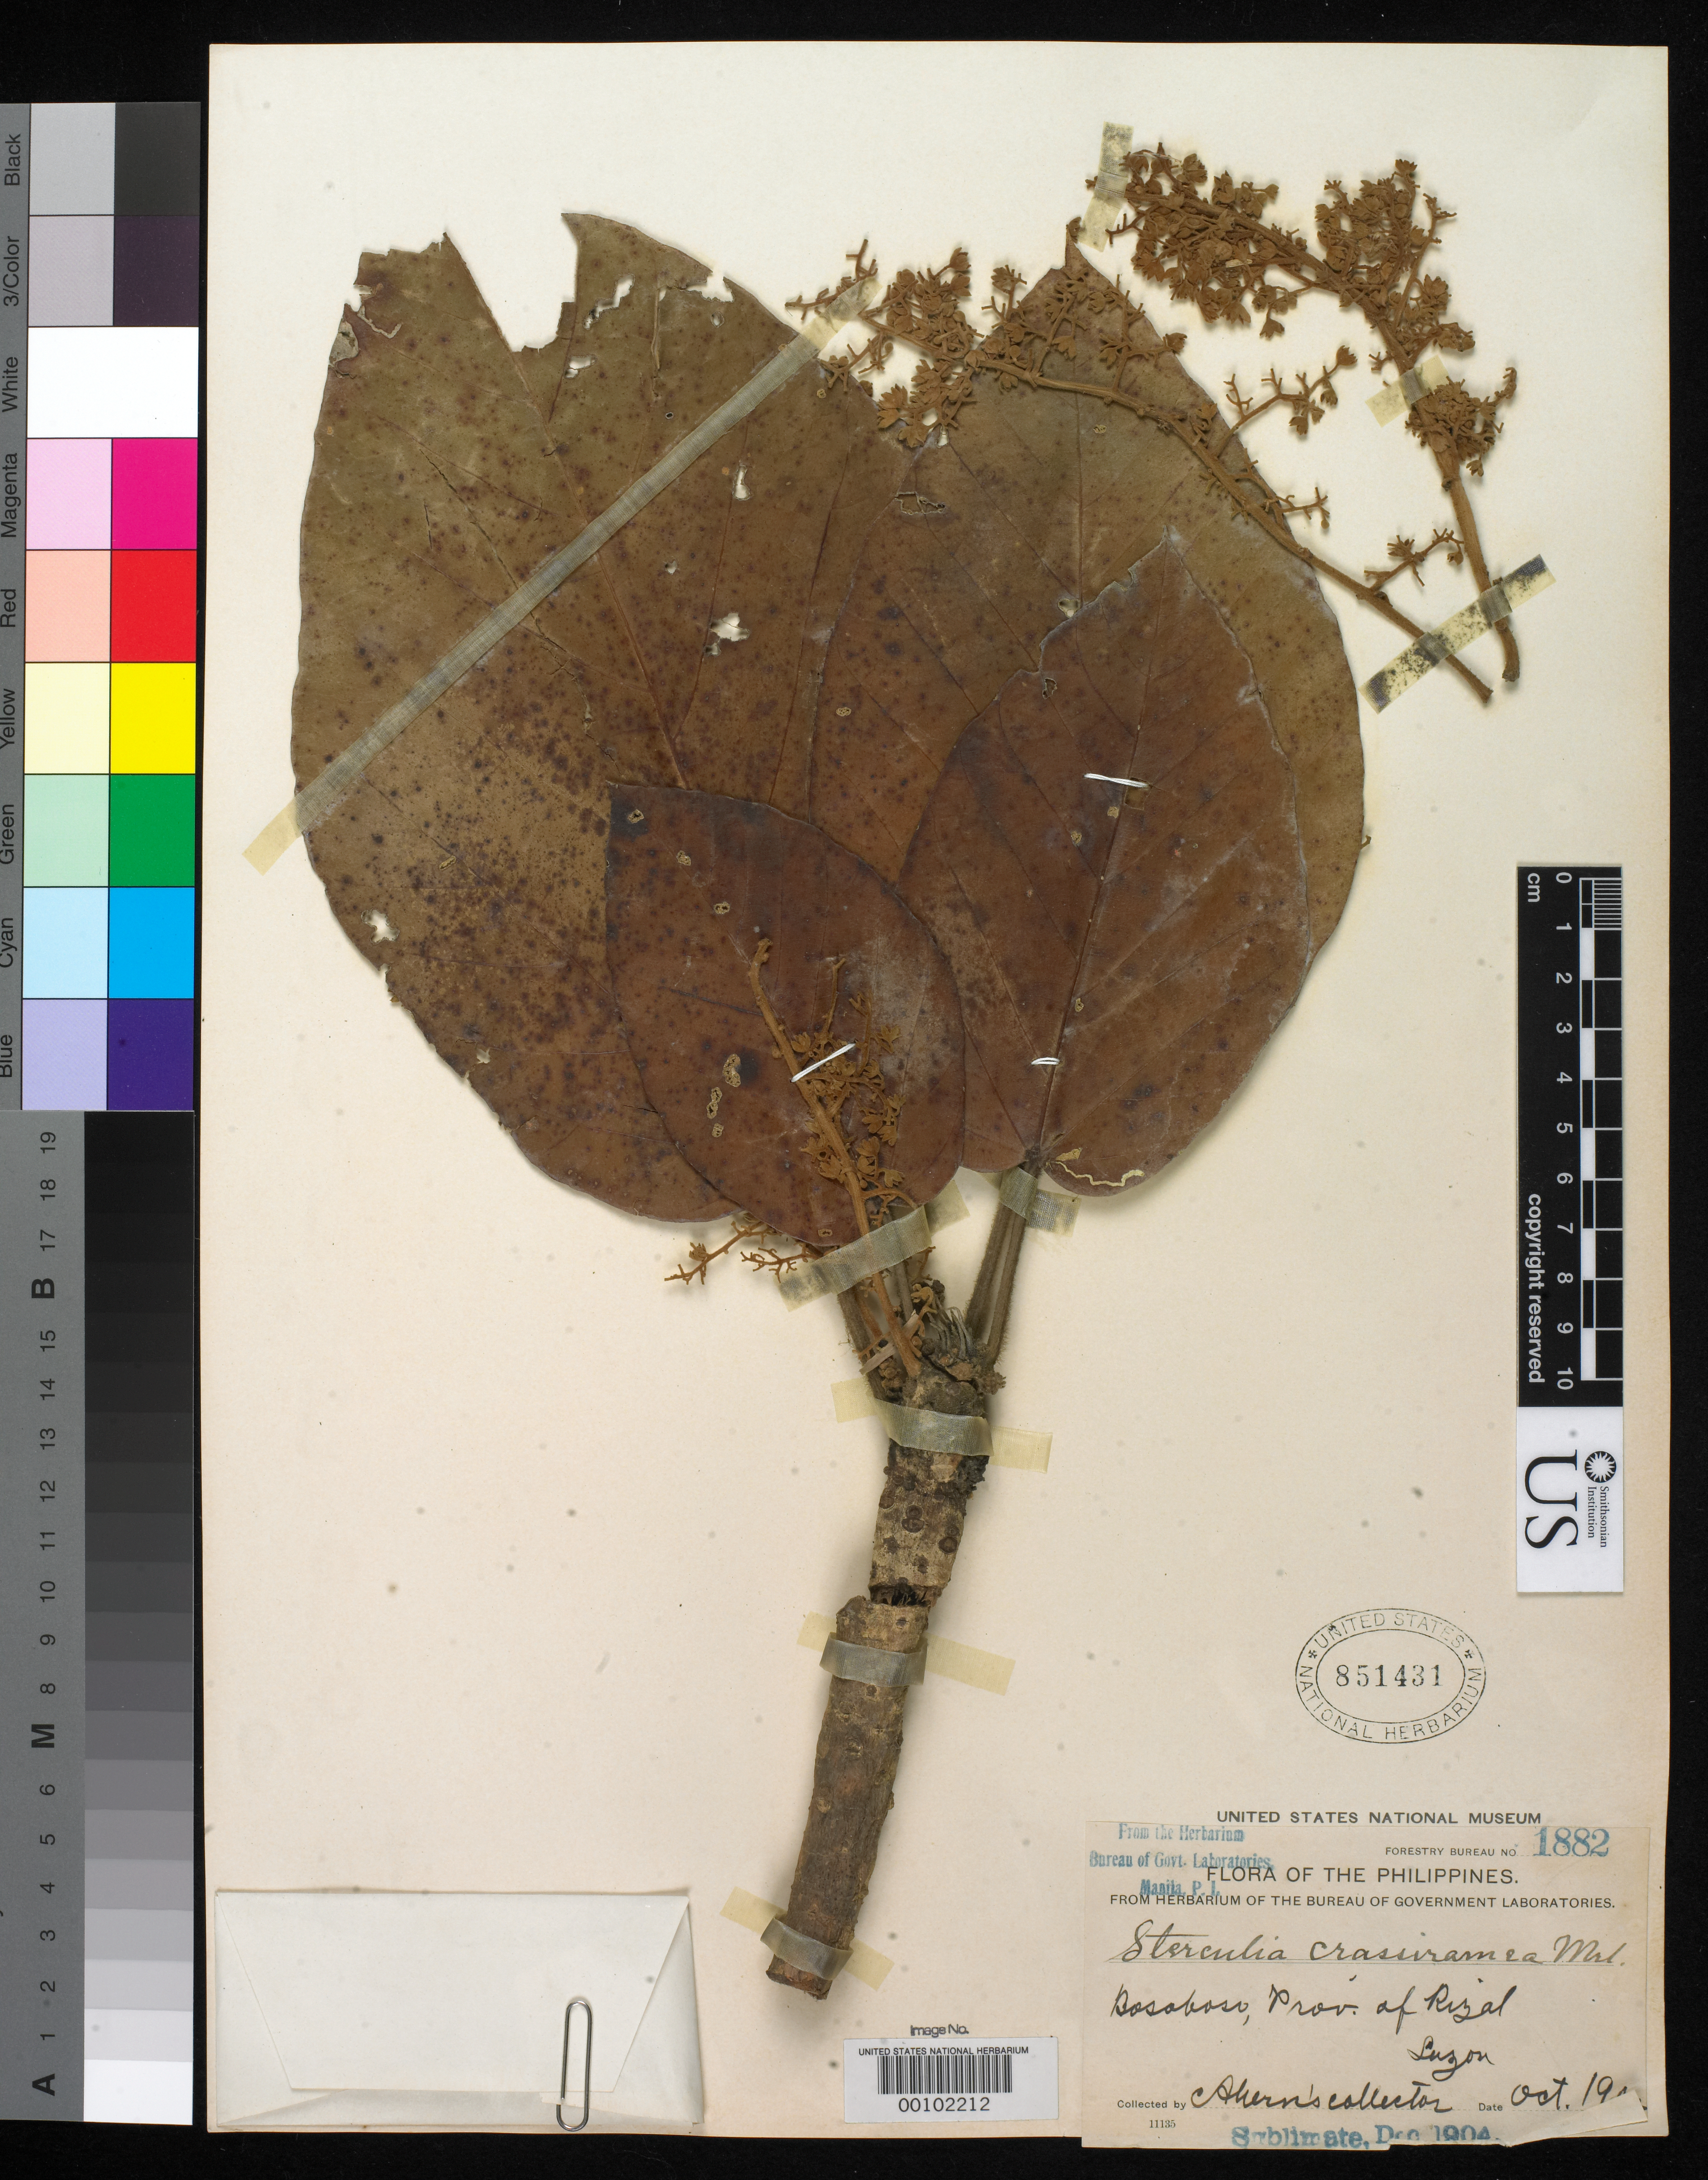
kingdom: Plantae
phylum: Tracheophyta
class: Magnoliopsida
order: Malvales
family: Malvaceae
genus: Sterculia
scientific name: Sterculia crassiramea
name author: Merr.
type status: Isotype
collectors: Bur. Sci.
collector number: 1882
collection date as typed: Oct 1904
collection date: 1904-10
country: Philippines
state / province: Calabarzon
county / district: Rizal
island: Luzon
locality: Bosoboso.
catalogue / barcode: US 851431